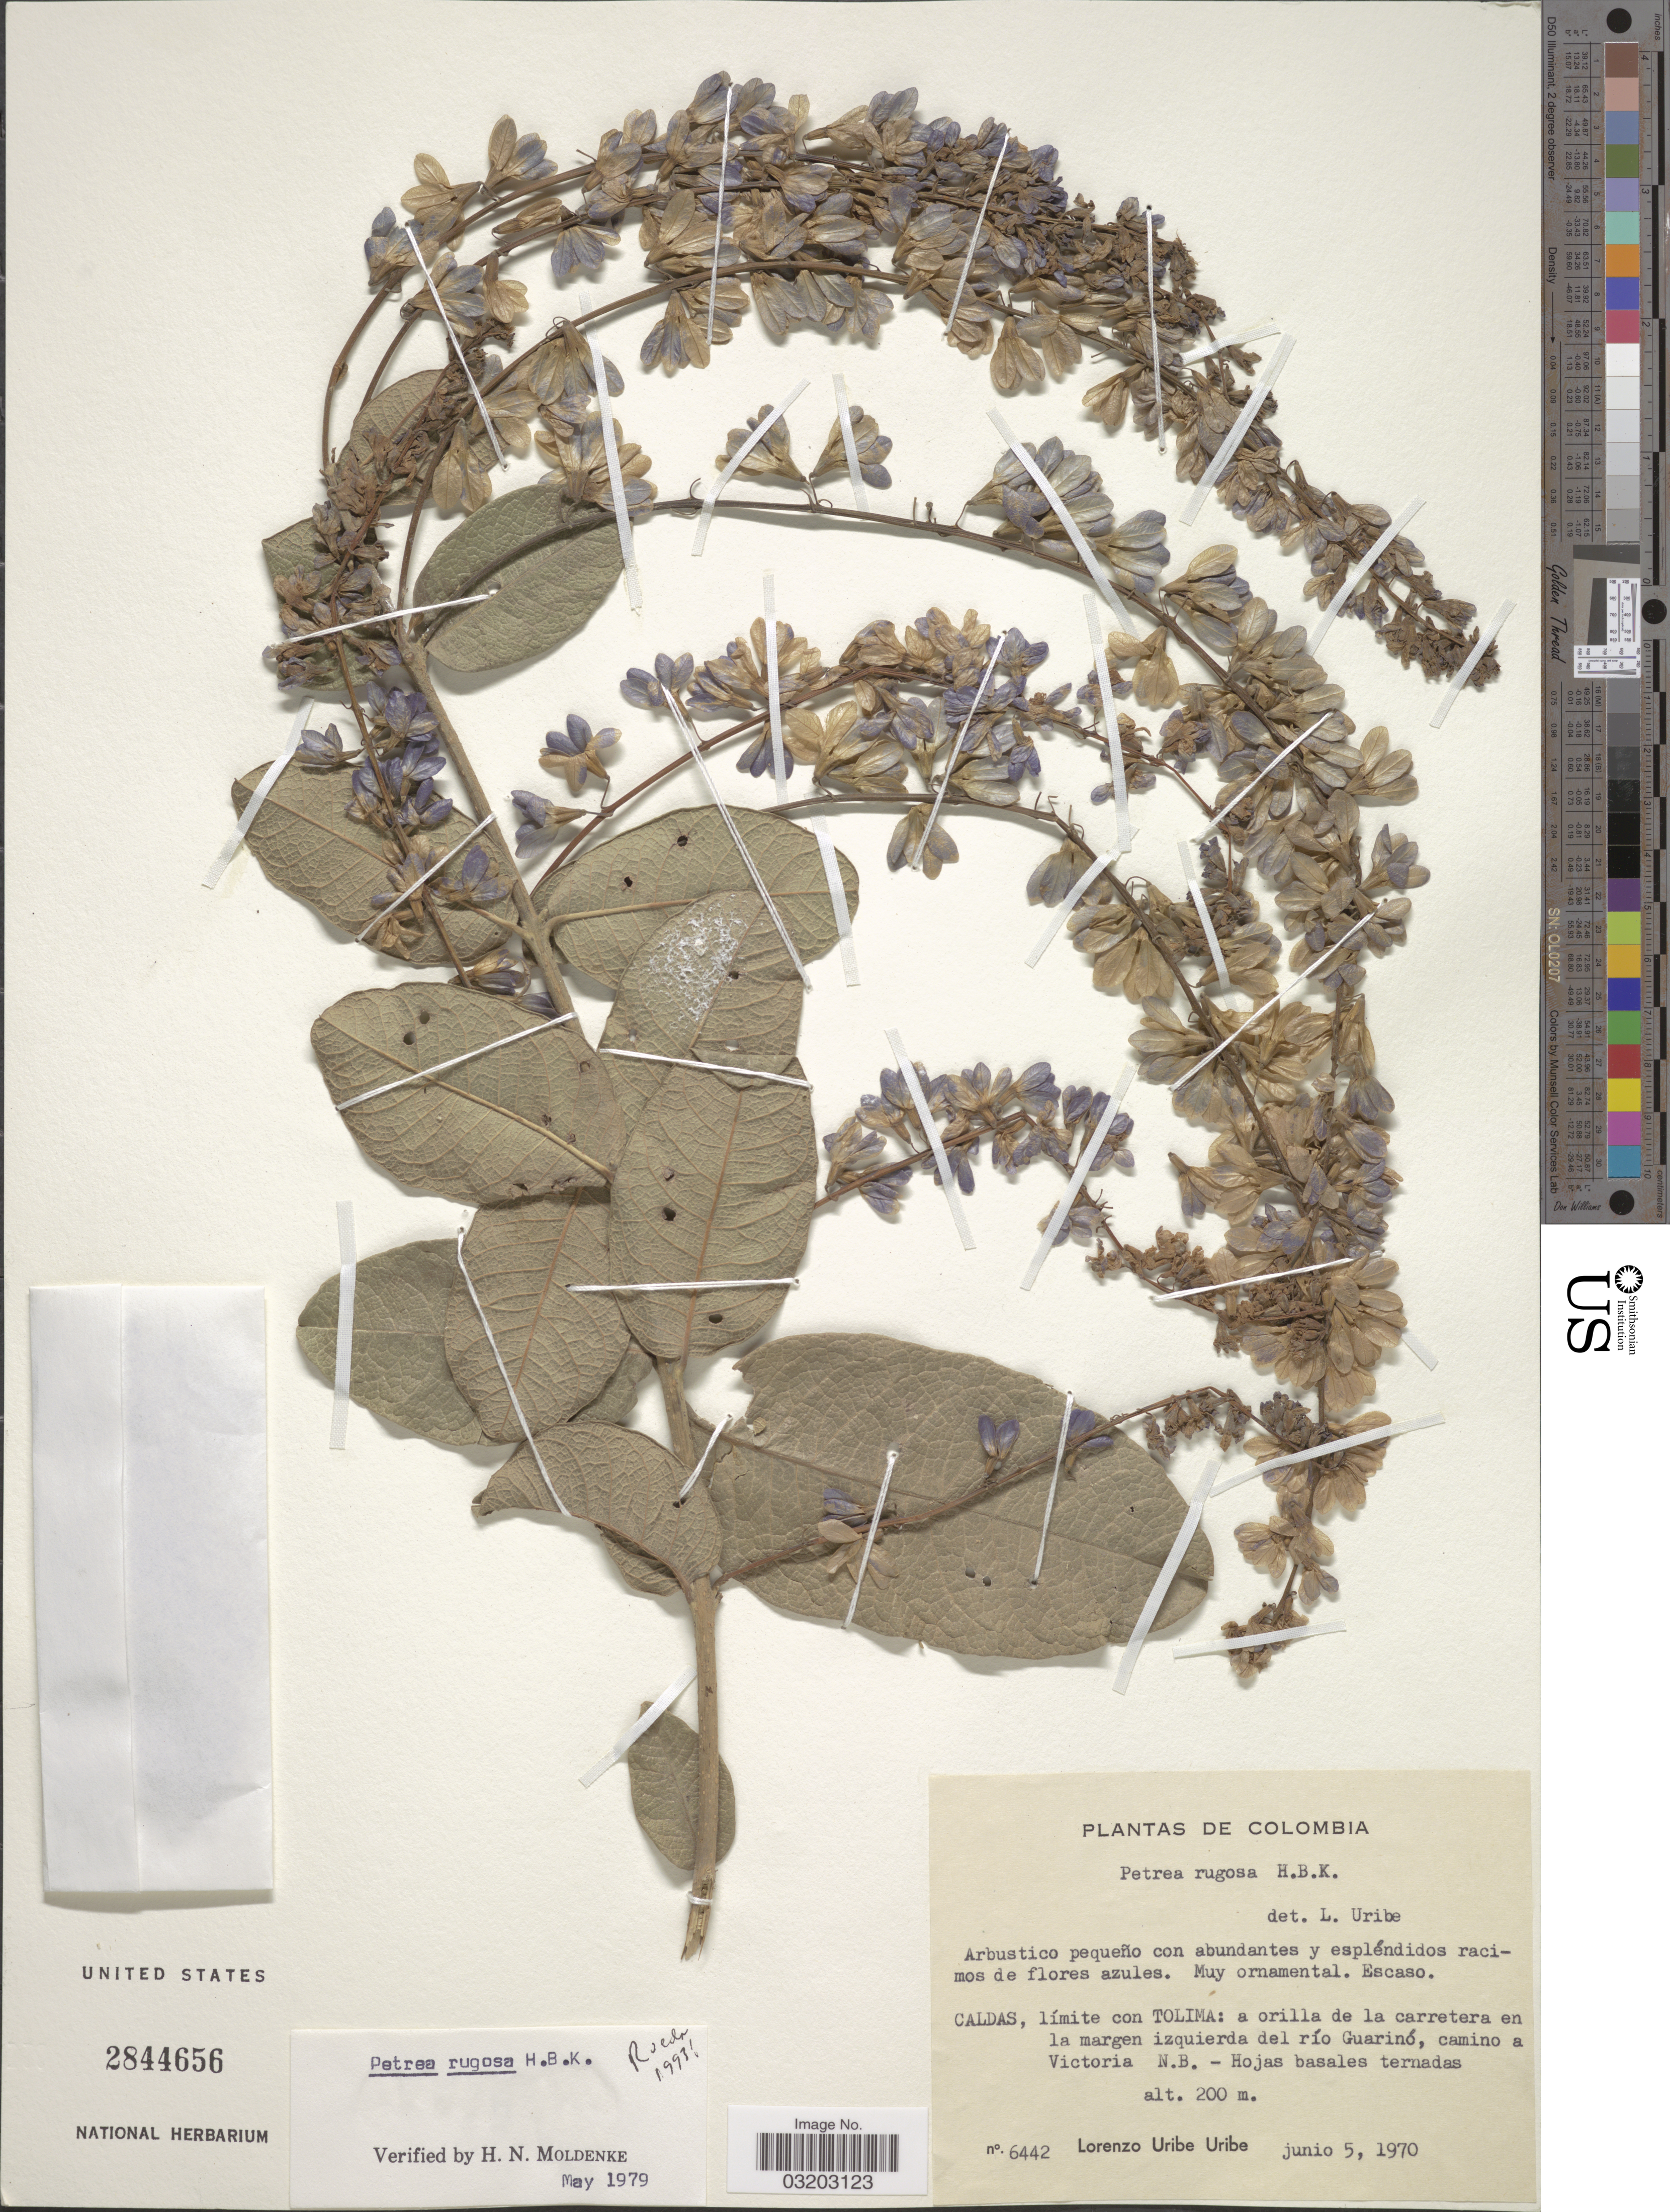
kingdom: Plantae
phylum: Tracheophyta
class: Magnoliopsida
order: Lamiales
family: Verbenaceae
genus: Petrea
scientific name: Petrea rugosa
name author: Kunth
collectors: L. Uribe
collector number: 6442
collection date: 1970-06-05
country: Colombia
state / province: Caldas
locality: Límite con Tolima: a orilla de la carretera en la margen izquierda del río Guarinó, camino a Victoria N.B.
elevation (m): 200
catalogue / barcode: US 2844656